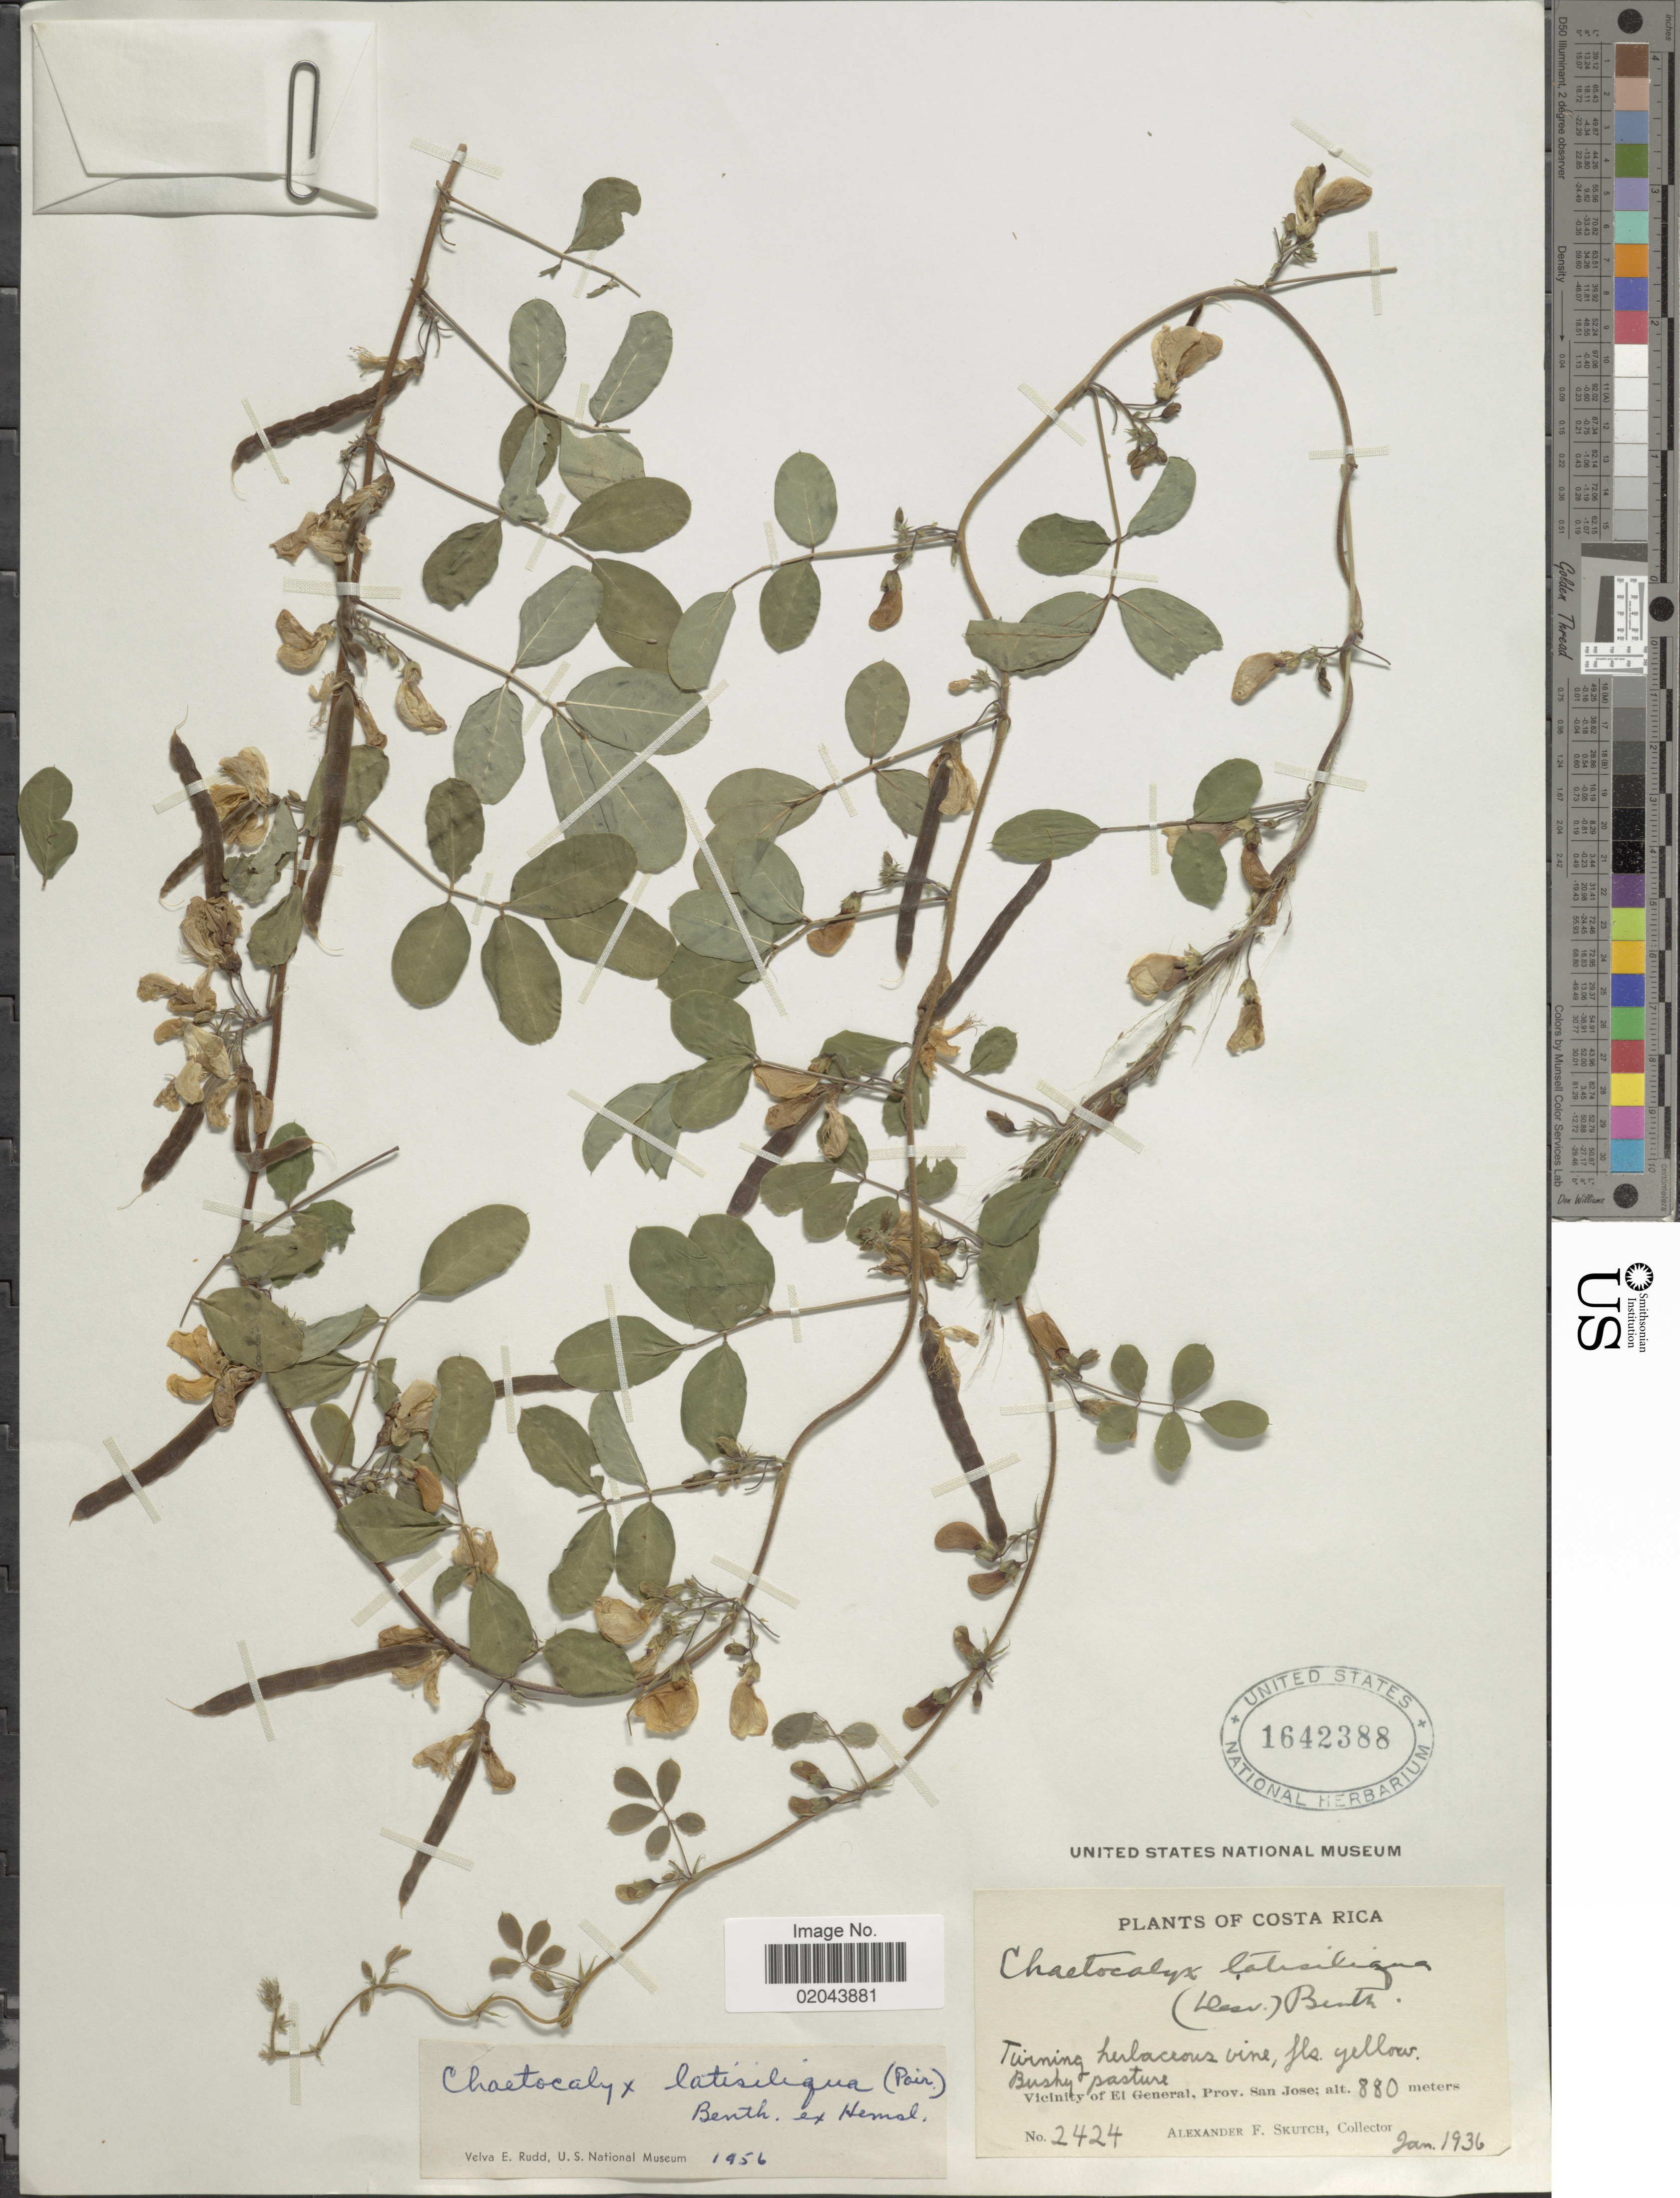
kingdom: Plantae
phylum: Tracheophyta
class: Magnoliopsida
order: Fabales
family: Fabaceae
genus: Chaetocalyx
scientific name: Chaetocalyx latisiliqua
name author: (Poir.) Benth. ex Hemsl.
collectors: A. F. Skutch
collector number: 2424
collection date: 1936-01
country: Costa Rica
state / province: San José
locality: Vicinity of El General.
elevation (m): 880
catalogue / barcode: US 1642388